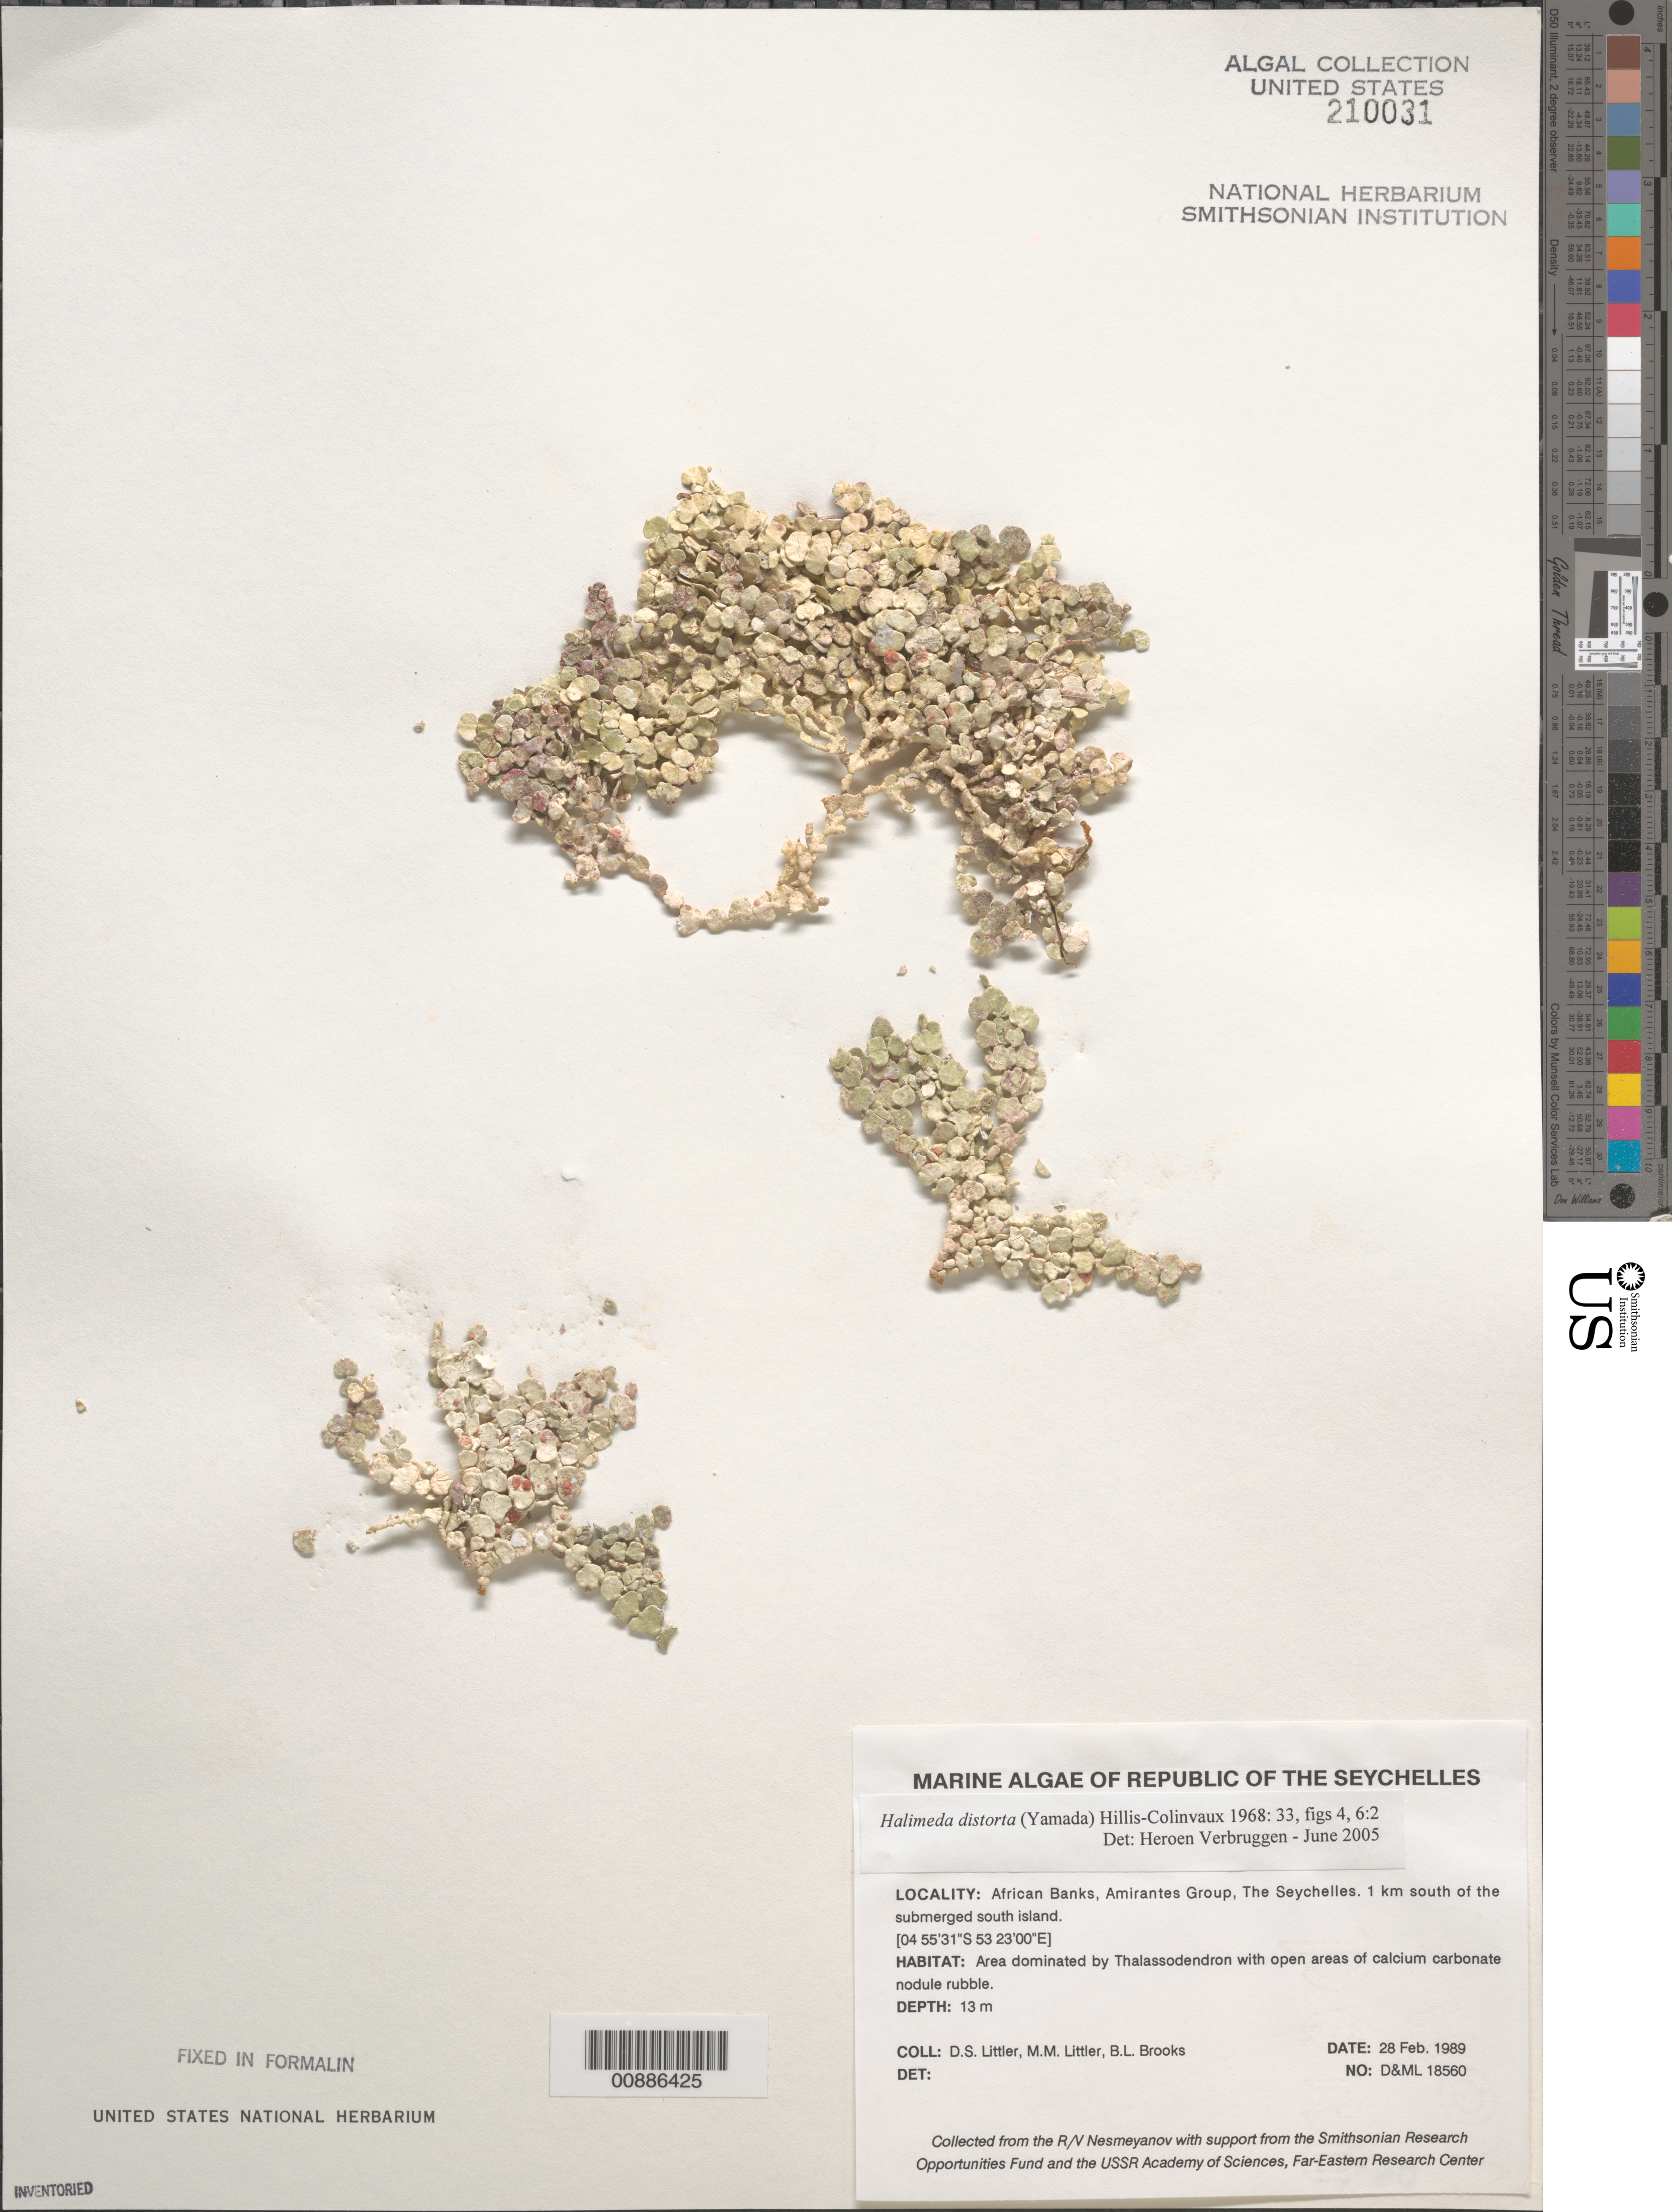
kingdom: Plantae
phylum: Chlorophyta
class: Ulvophyceae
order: Bryopsidales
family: Halimedaceae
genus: Halimeda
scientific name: Halimeda distorta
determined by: Verbruggen, H.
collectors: D. S. Littler, M. M. Littler & B. Brooks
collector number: D&ML 18560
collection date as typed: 28 Feb 1989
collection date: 1989-02-28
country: Seychelles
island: African Banks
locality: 1 km south of the submerged island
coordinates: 04 55'31"S, 53 23'00"E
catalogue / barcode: US 210031